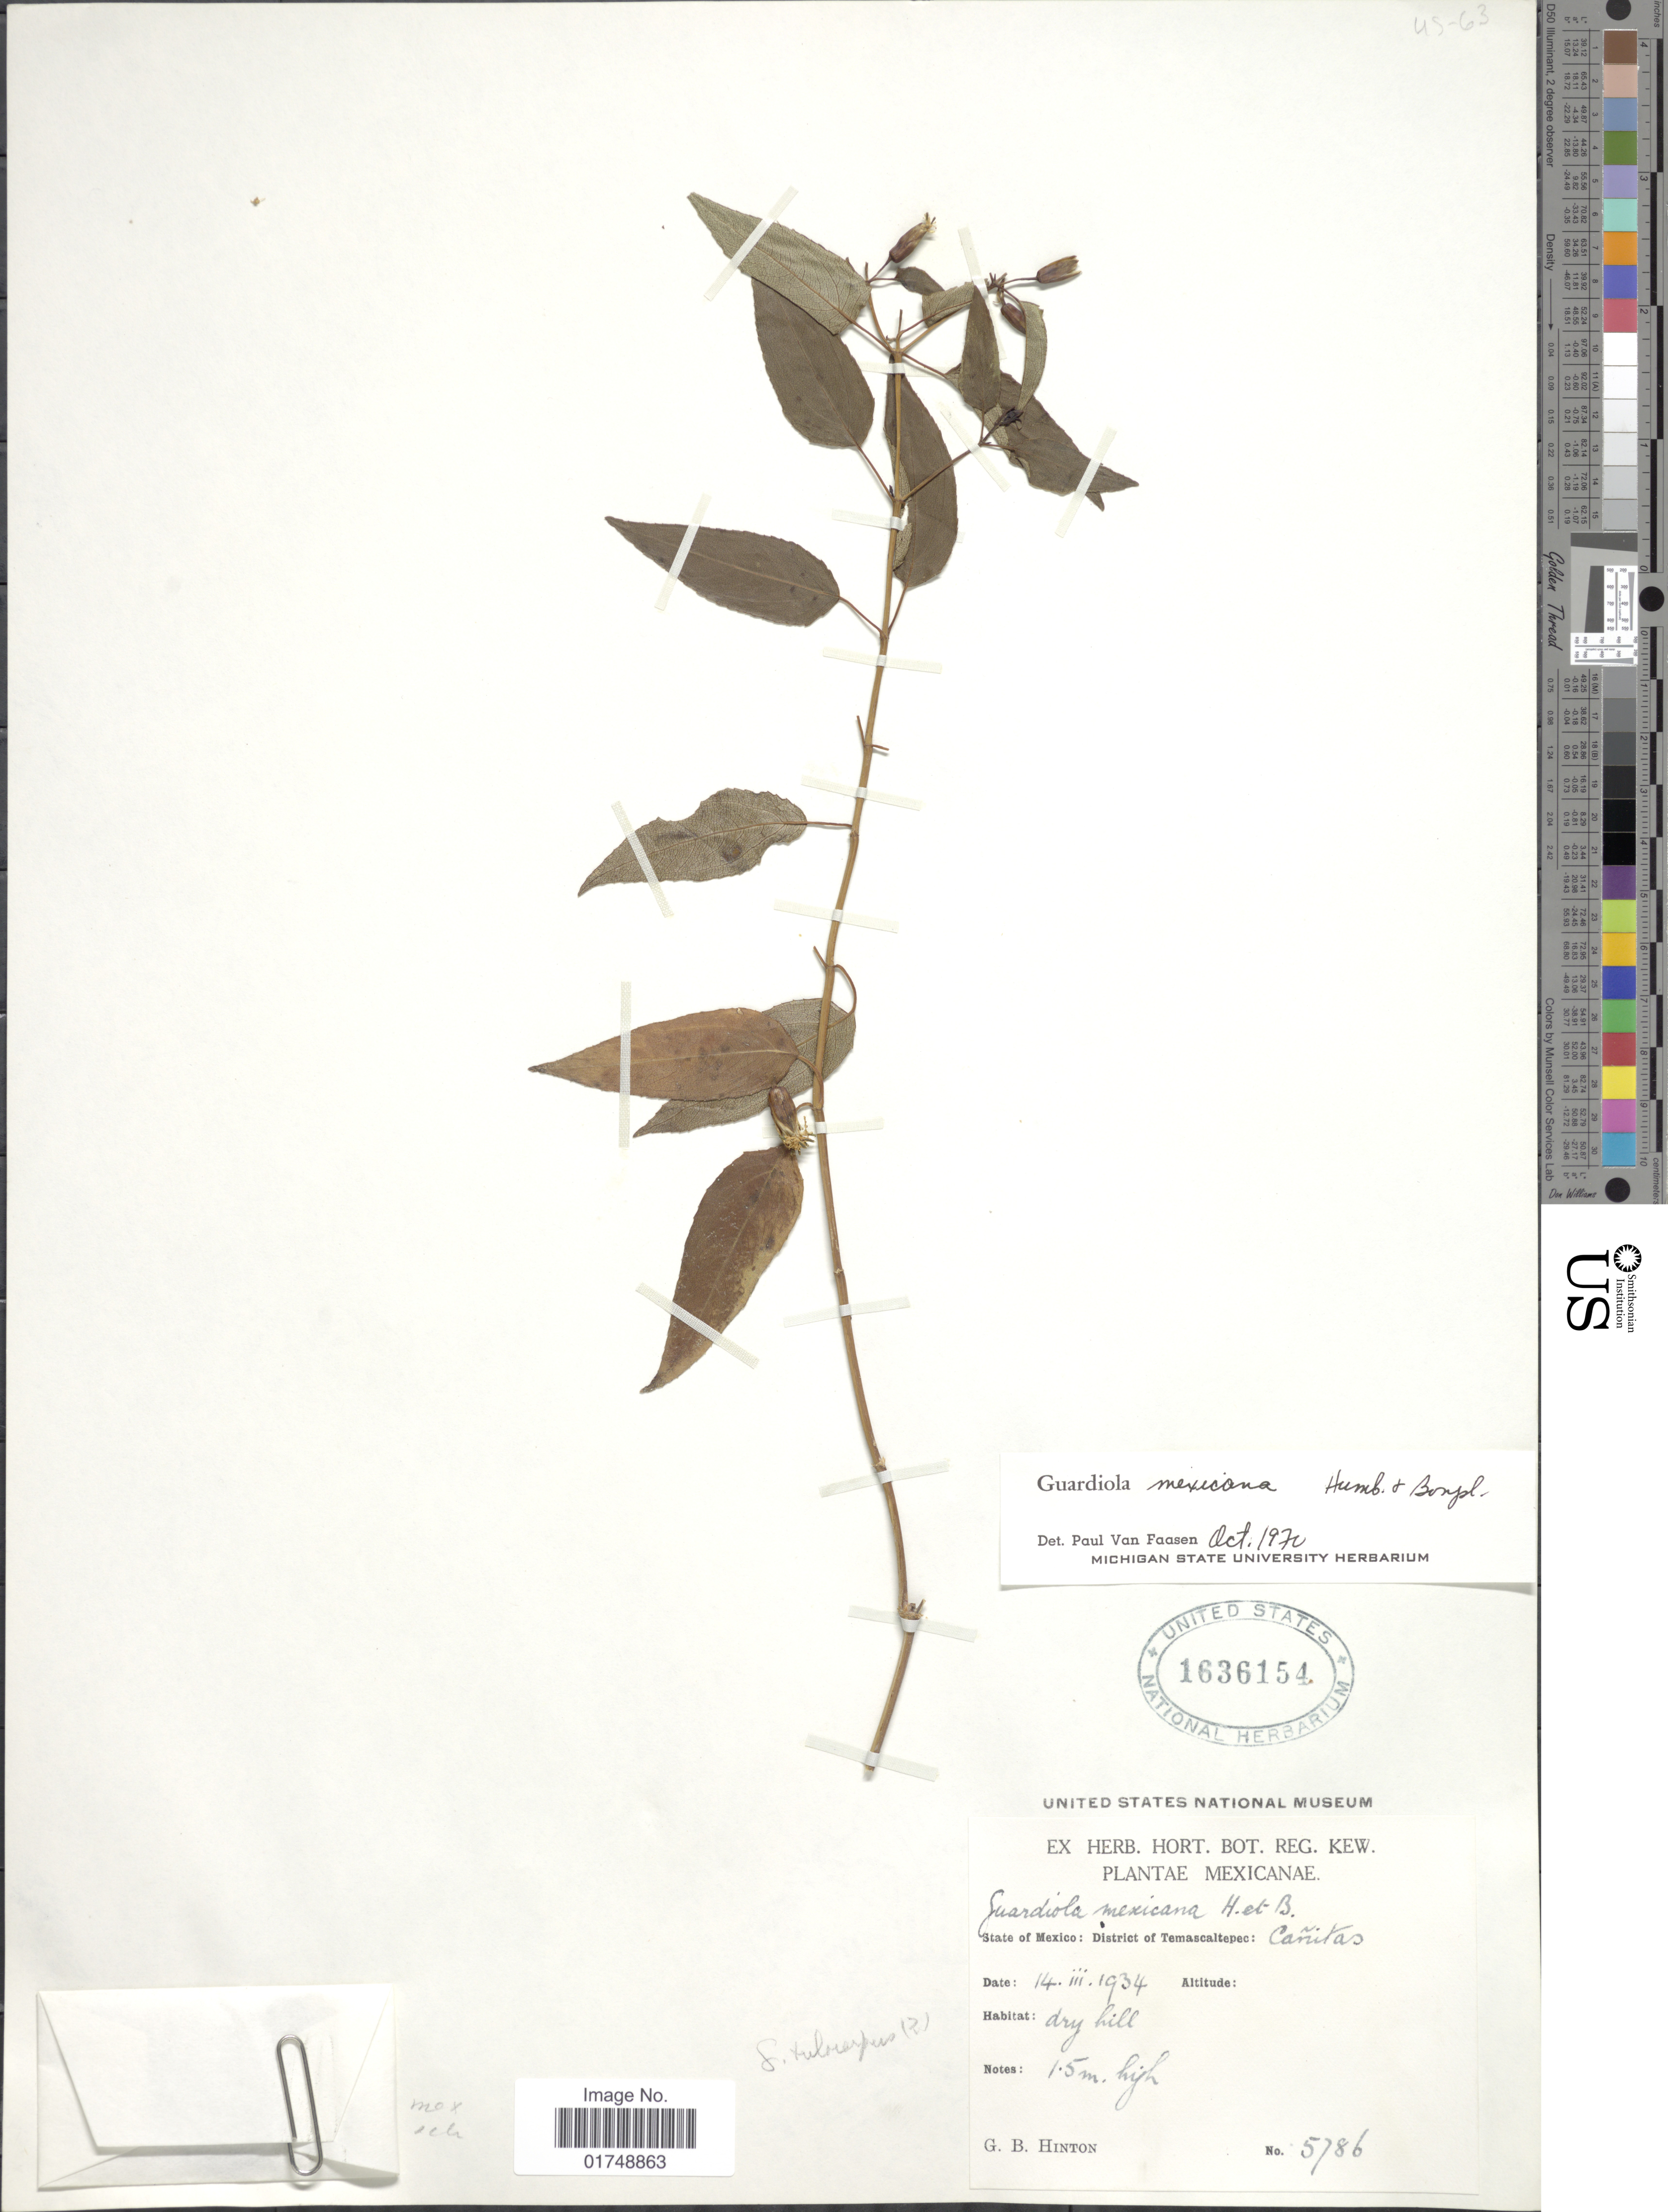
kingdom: Plantae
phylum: Tracheophyta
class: Magnoliopsida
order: Asterales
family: Asteraceae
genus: Guardiola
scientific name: Guardiola mexicana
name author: Humb. & Bonpl.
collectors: G. B. Hinton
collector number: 5786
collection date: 1934-03-14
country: Mexico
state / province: México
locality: Mexicanae. State of Mexico: District of Temascaltepec; Canitas.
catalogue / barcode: US 1636154